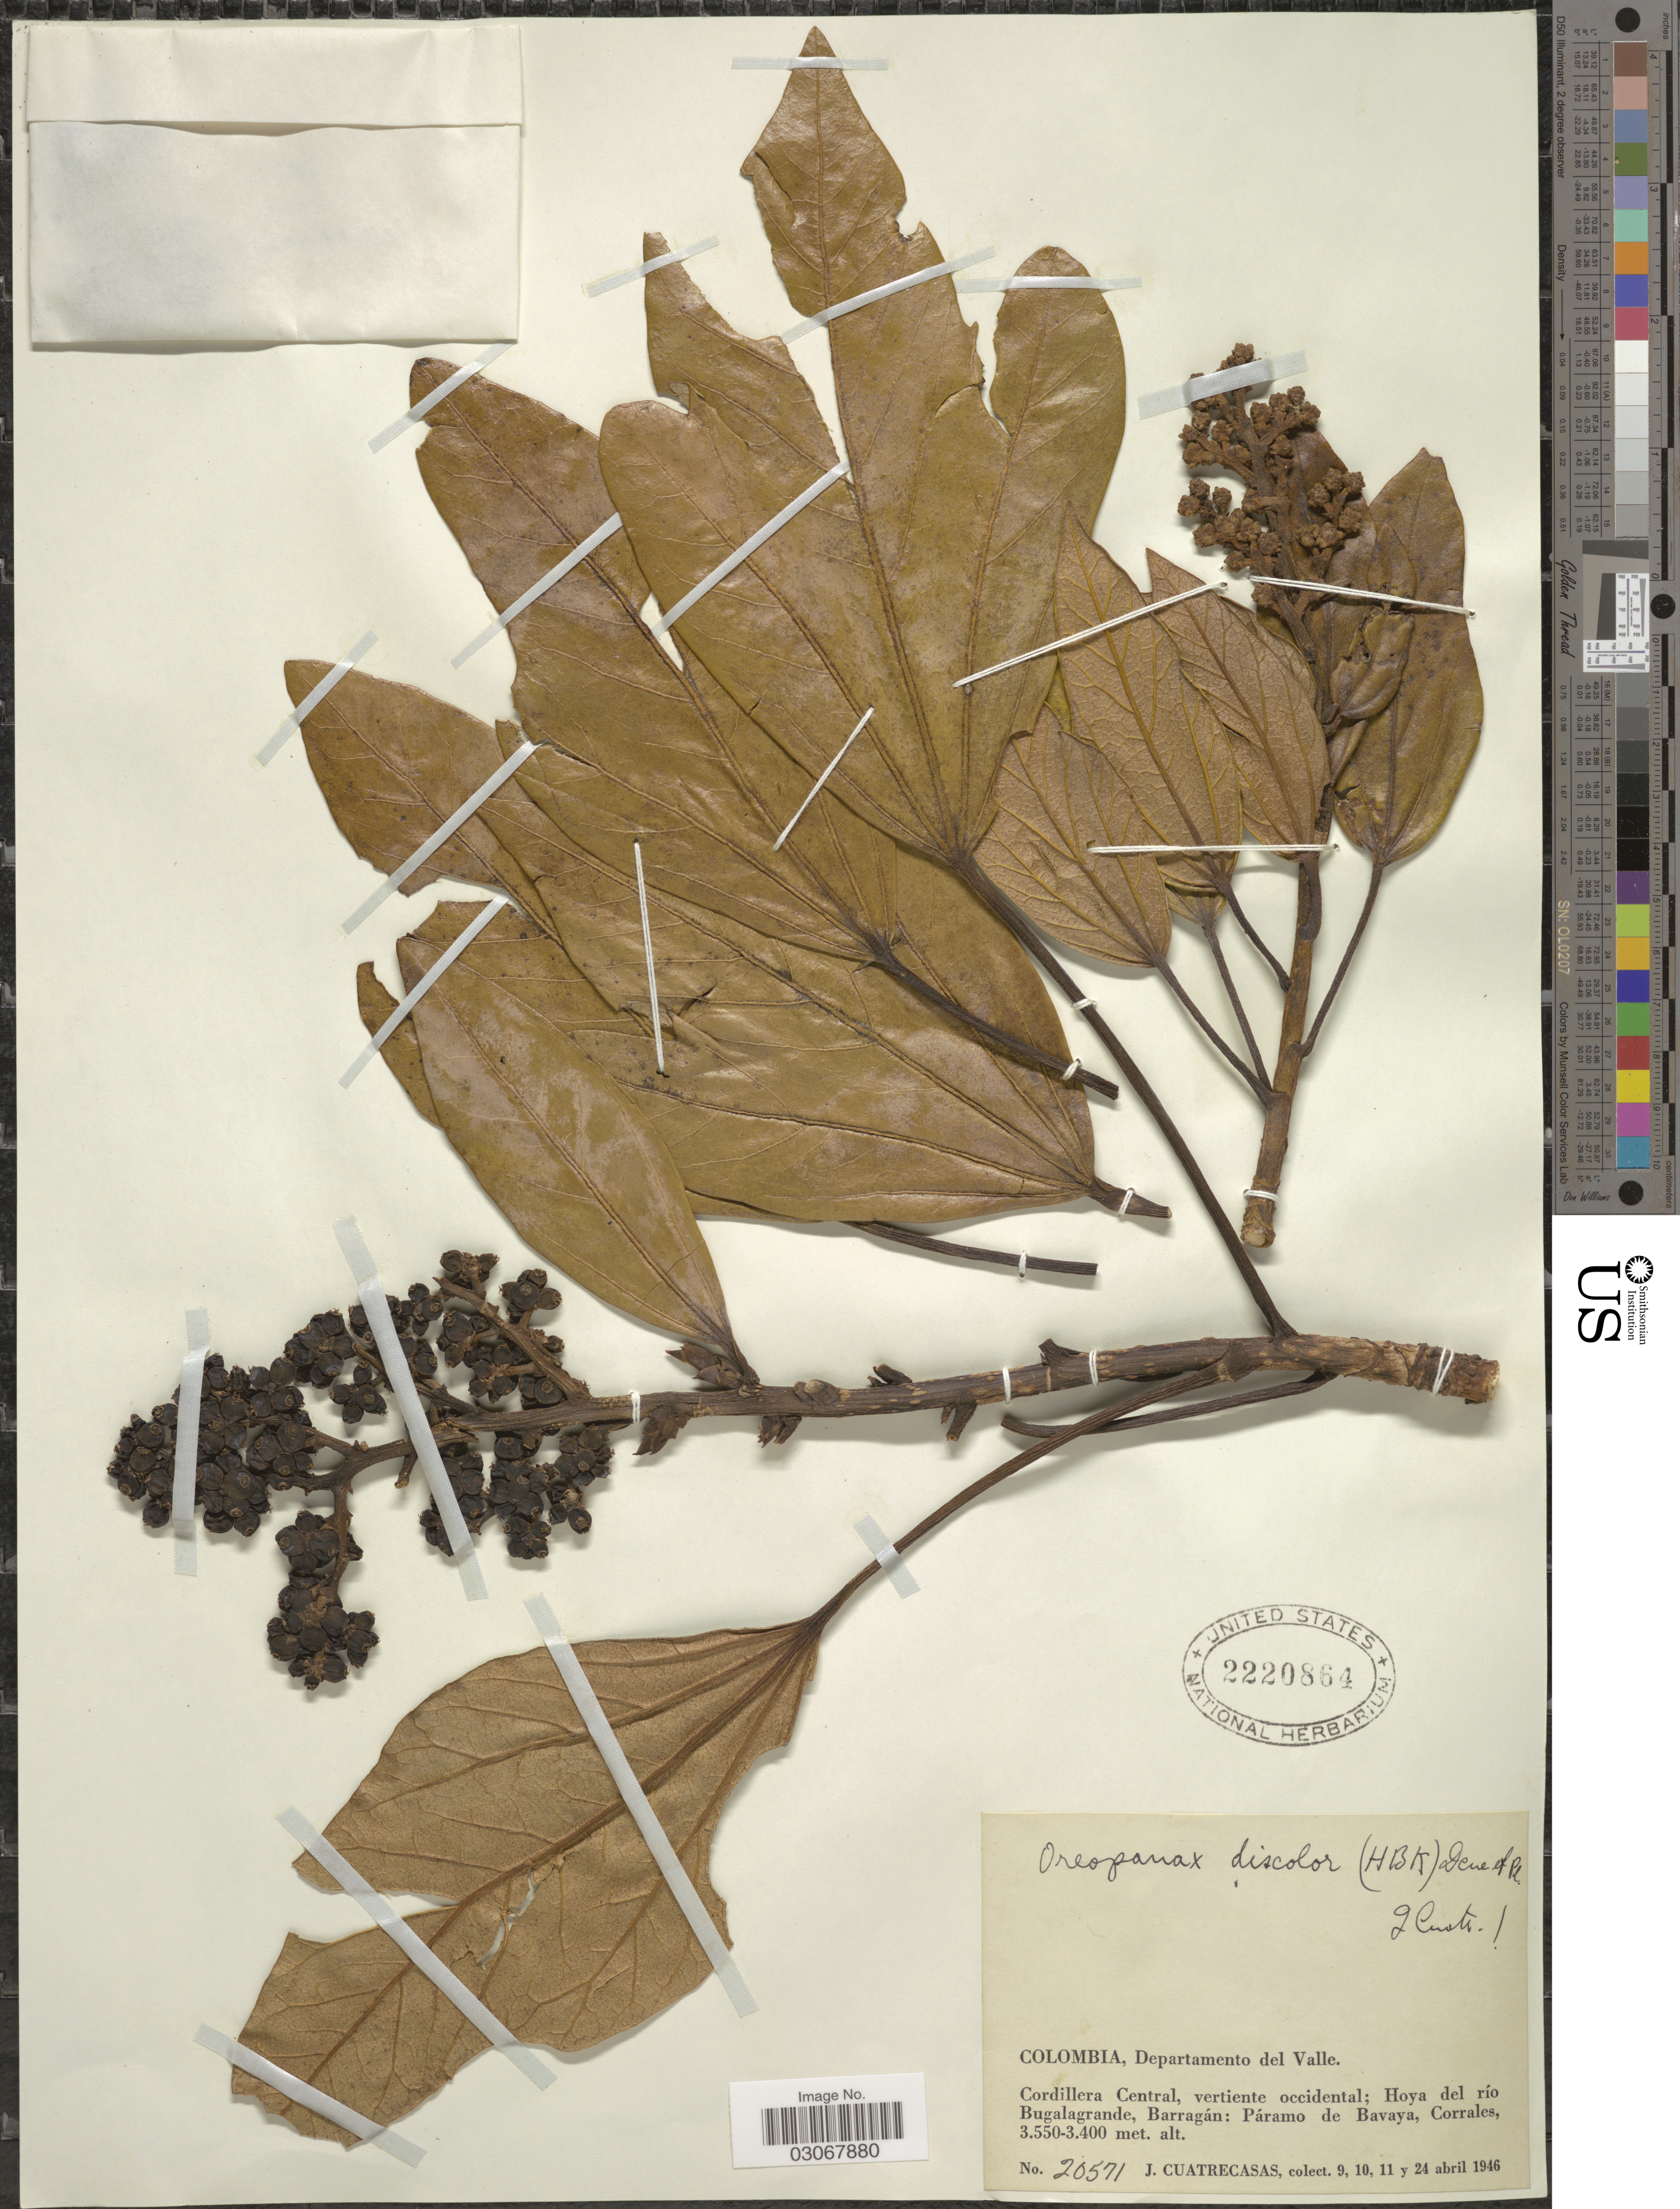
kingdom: Plantae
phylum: Tracheophyta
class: Magnoliopsida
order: Apiales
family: Araliaceae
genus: Oreopanax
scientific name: Oreopanax discolor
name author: (Kunth) Decne. & Planch.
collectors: J. Cuatrecasas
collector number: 20571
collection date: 1946-04-09/1946-04-24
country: Colombia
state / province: Valle del Cauca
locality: Departamento del Valle. Cordillera Central, vertiente occidental; Hoya del río Bugalagrande, Barragán: Páramo de Bavaya, Corrales.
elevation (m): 3400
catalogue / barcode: US 2220864